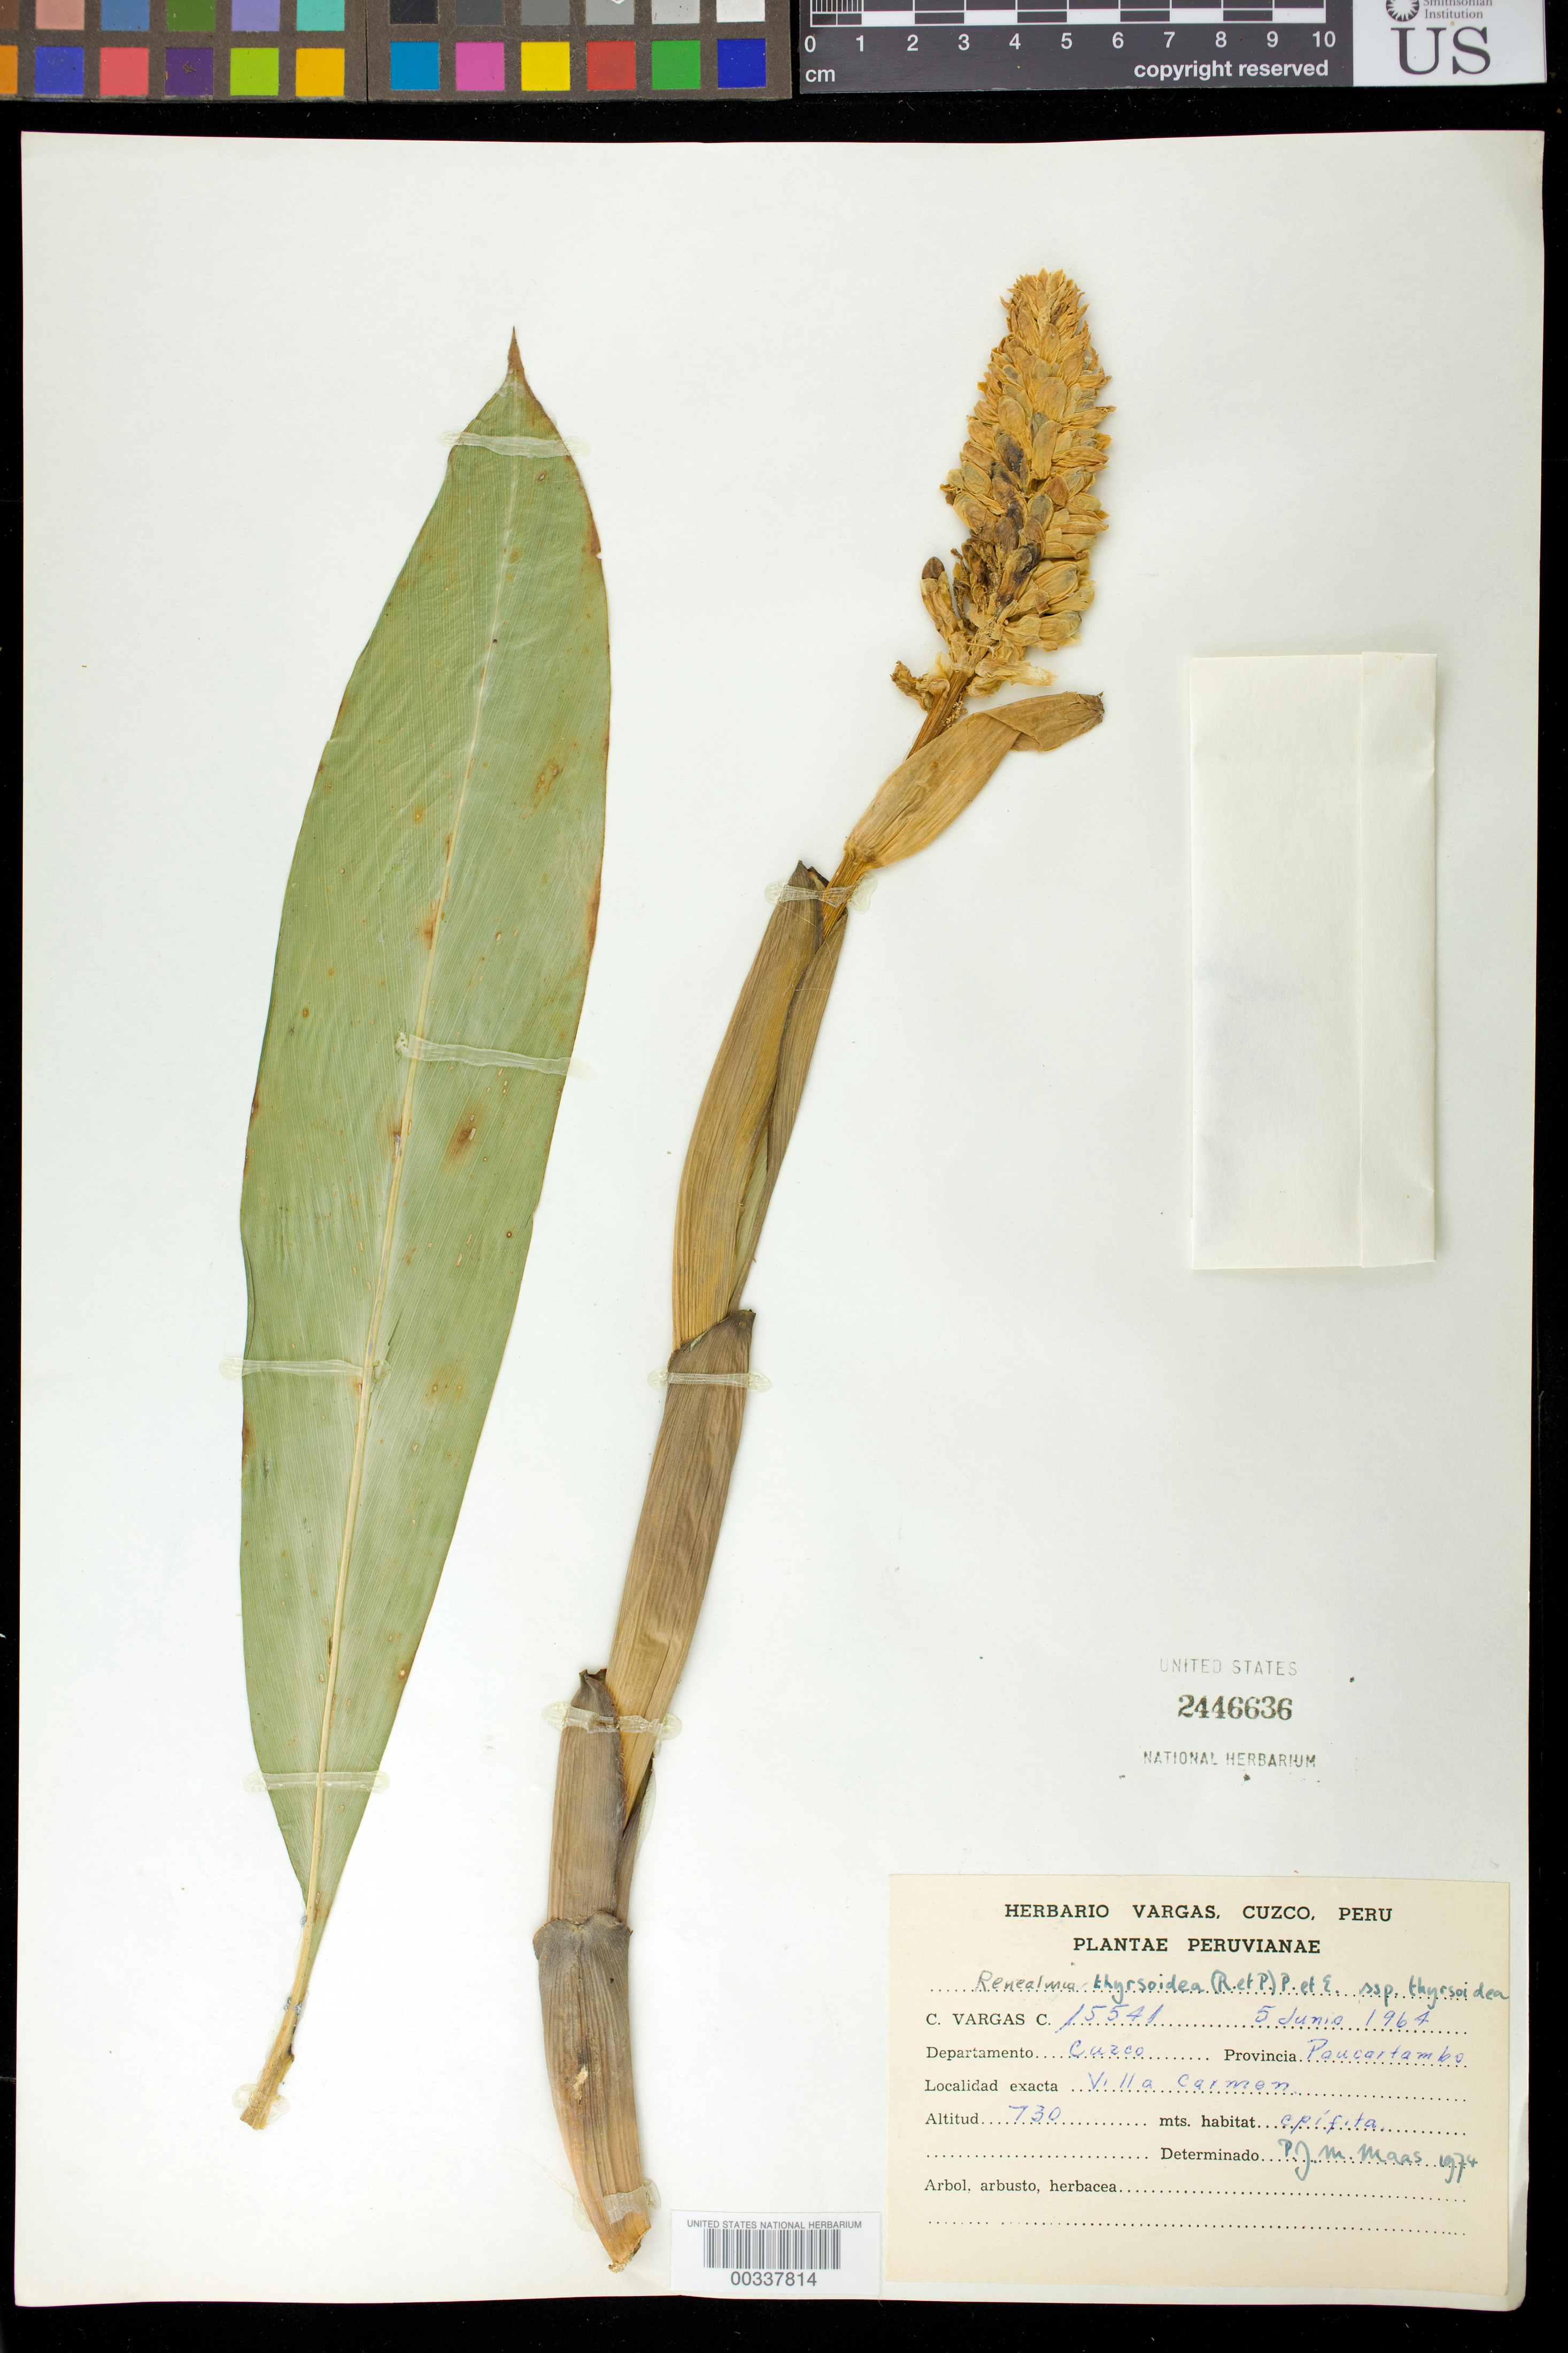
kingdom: Plantae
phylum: Tracheophyta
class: Liliopsida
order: Zingiberales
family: Zingiberaceae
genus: Renealmia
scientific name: Renealmia thyrsoidea subsp. thyrsoidea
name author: (Ruiz & Pav.) Poepp. & Endl.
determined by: Maas, Paul J. M.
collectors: C. Vargas Calderón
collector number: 15541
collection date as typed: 05 Jun 1964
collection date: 1964-06-05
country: Peru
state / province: Cusco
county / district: Paucartambo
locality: Villa Carmen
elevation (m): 730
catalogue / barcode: US 2446636